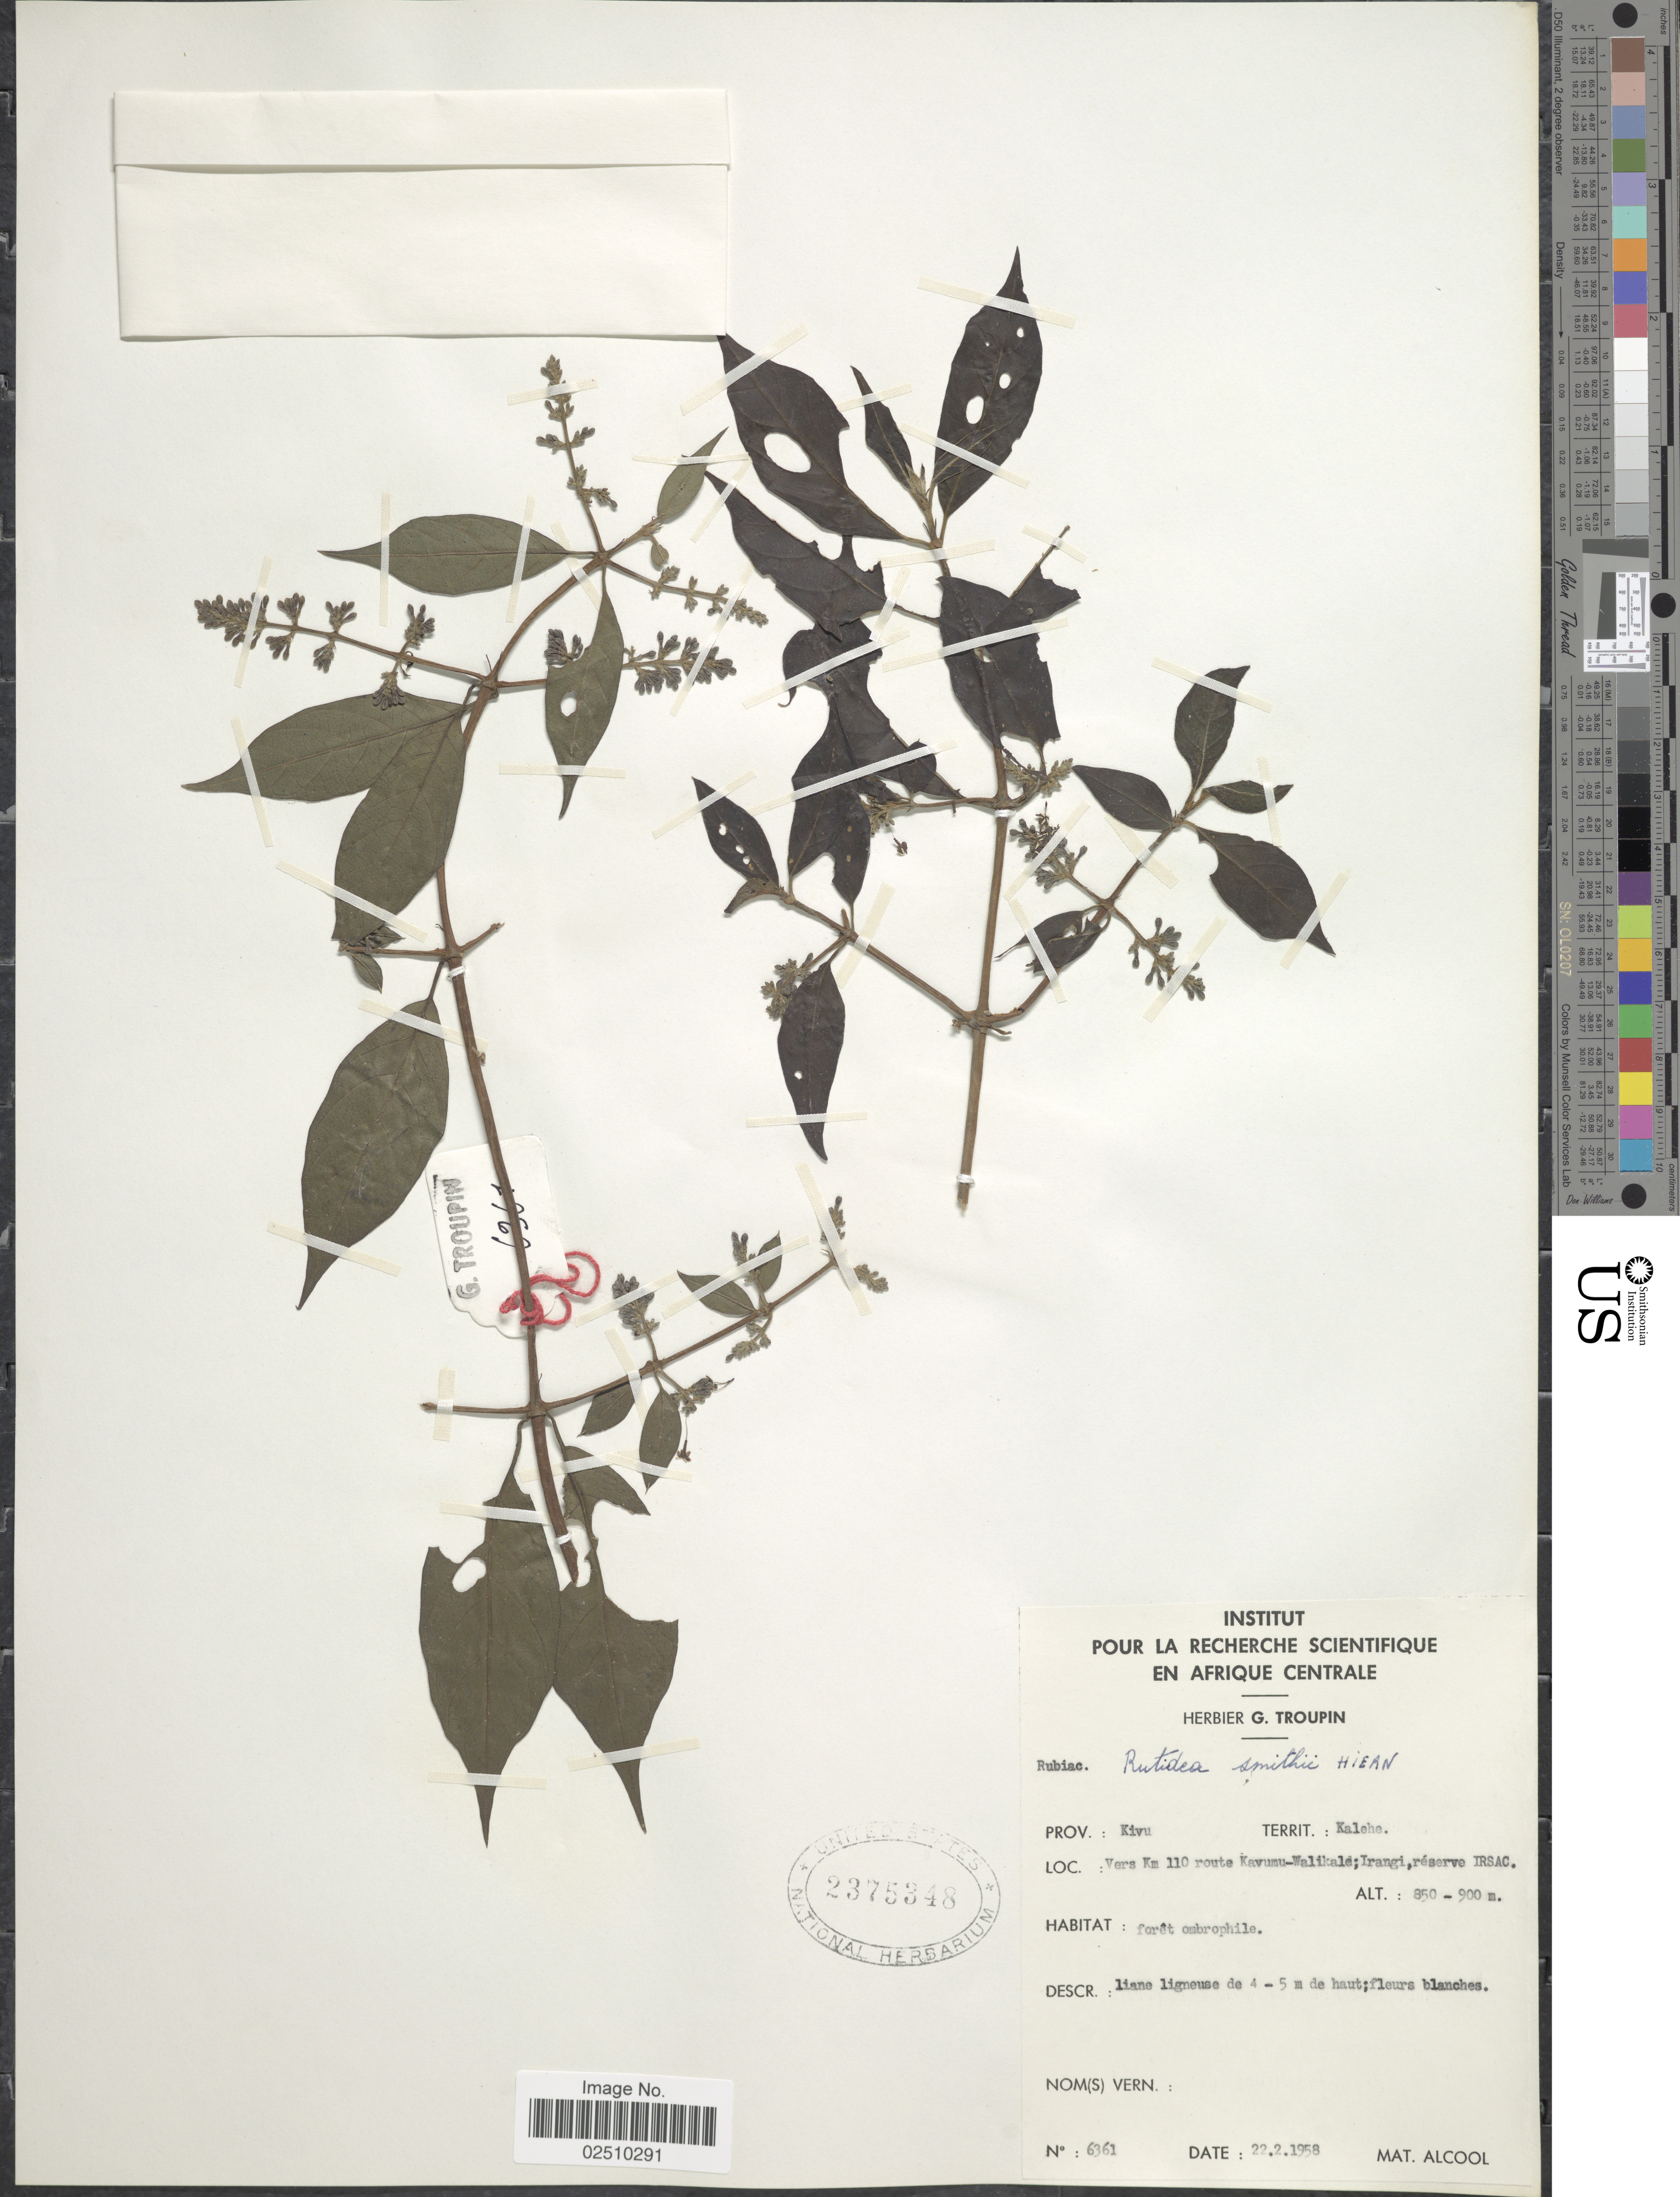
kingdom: Plantae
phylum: Tracheophyta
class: Magnoliopsida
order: Gentianales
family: Rubiaceae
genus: Rutidea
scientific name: Rutidea smithii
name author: Hiern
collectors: ex herb. G. Troupin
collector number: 6361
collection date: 1958-02-22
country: Congo, Democratic Republic of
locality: Kivu. Kalehe. Vers Km 110 route Kavumu-Walikale; Irangi, reserve IRSAC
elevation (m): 850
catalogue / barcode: US 2375348